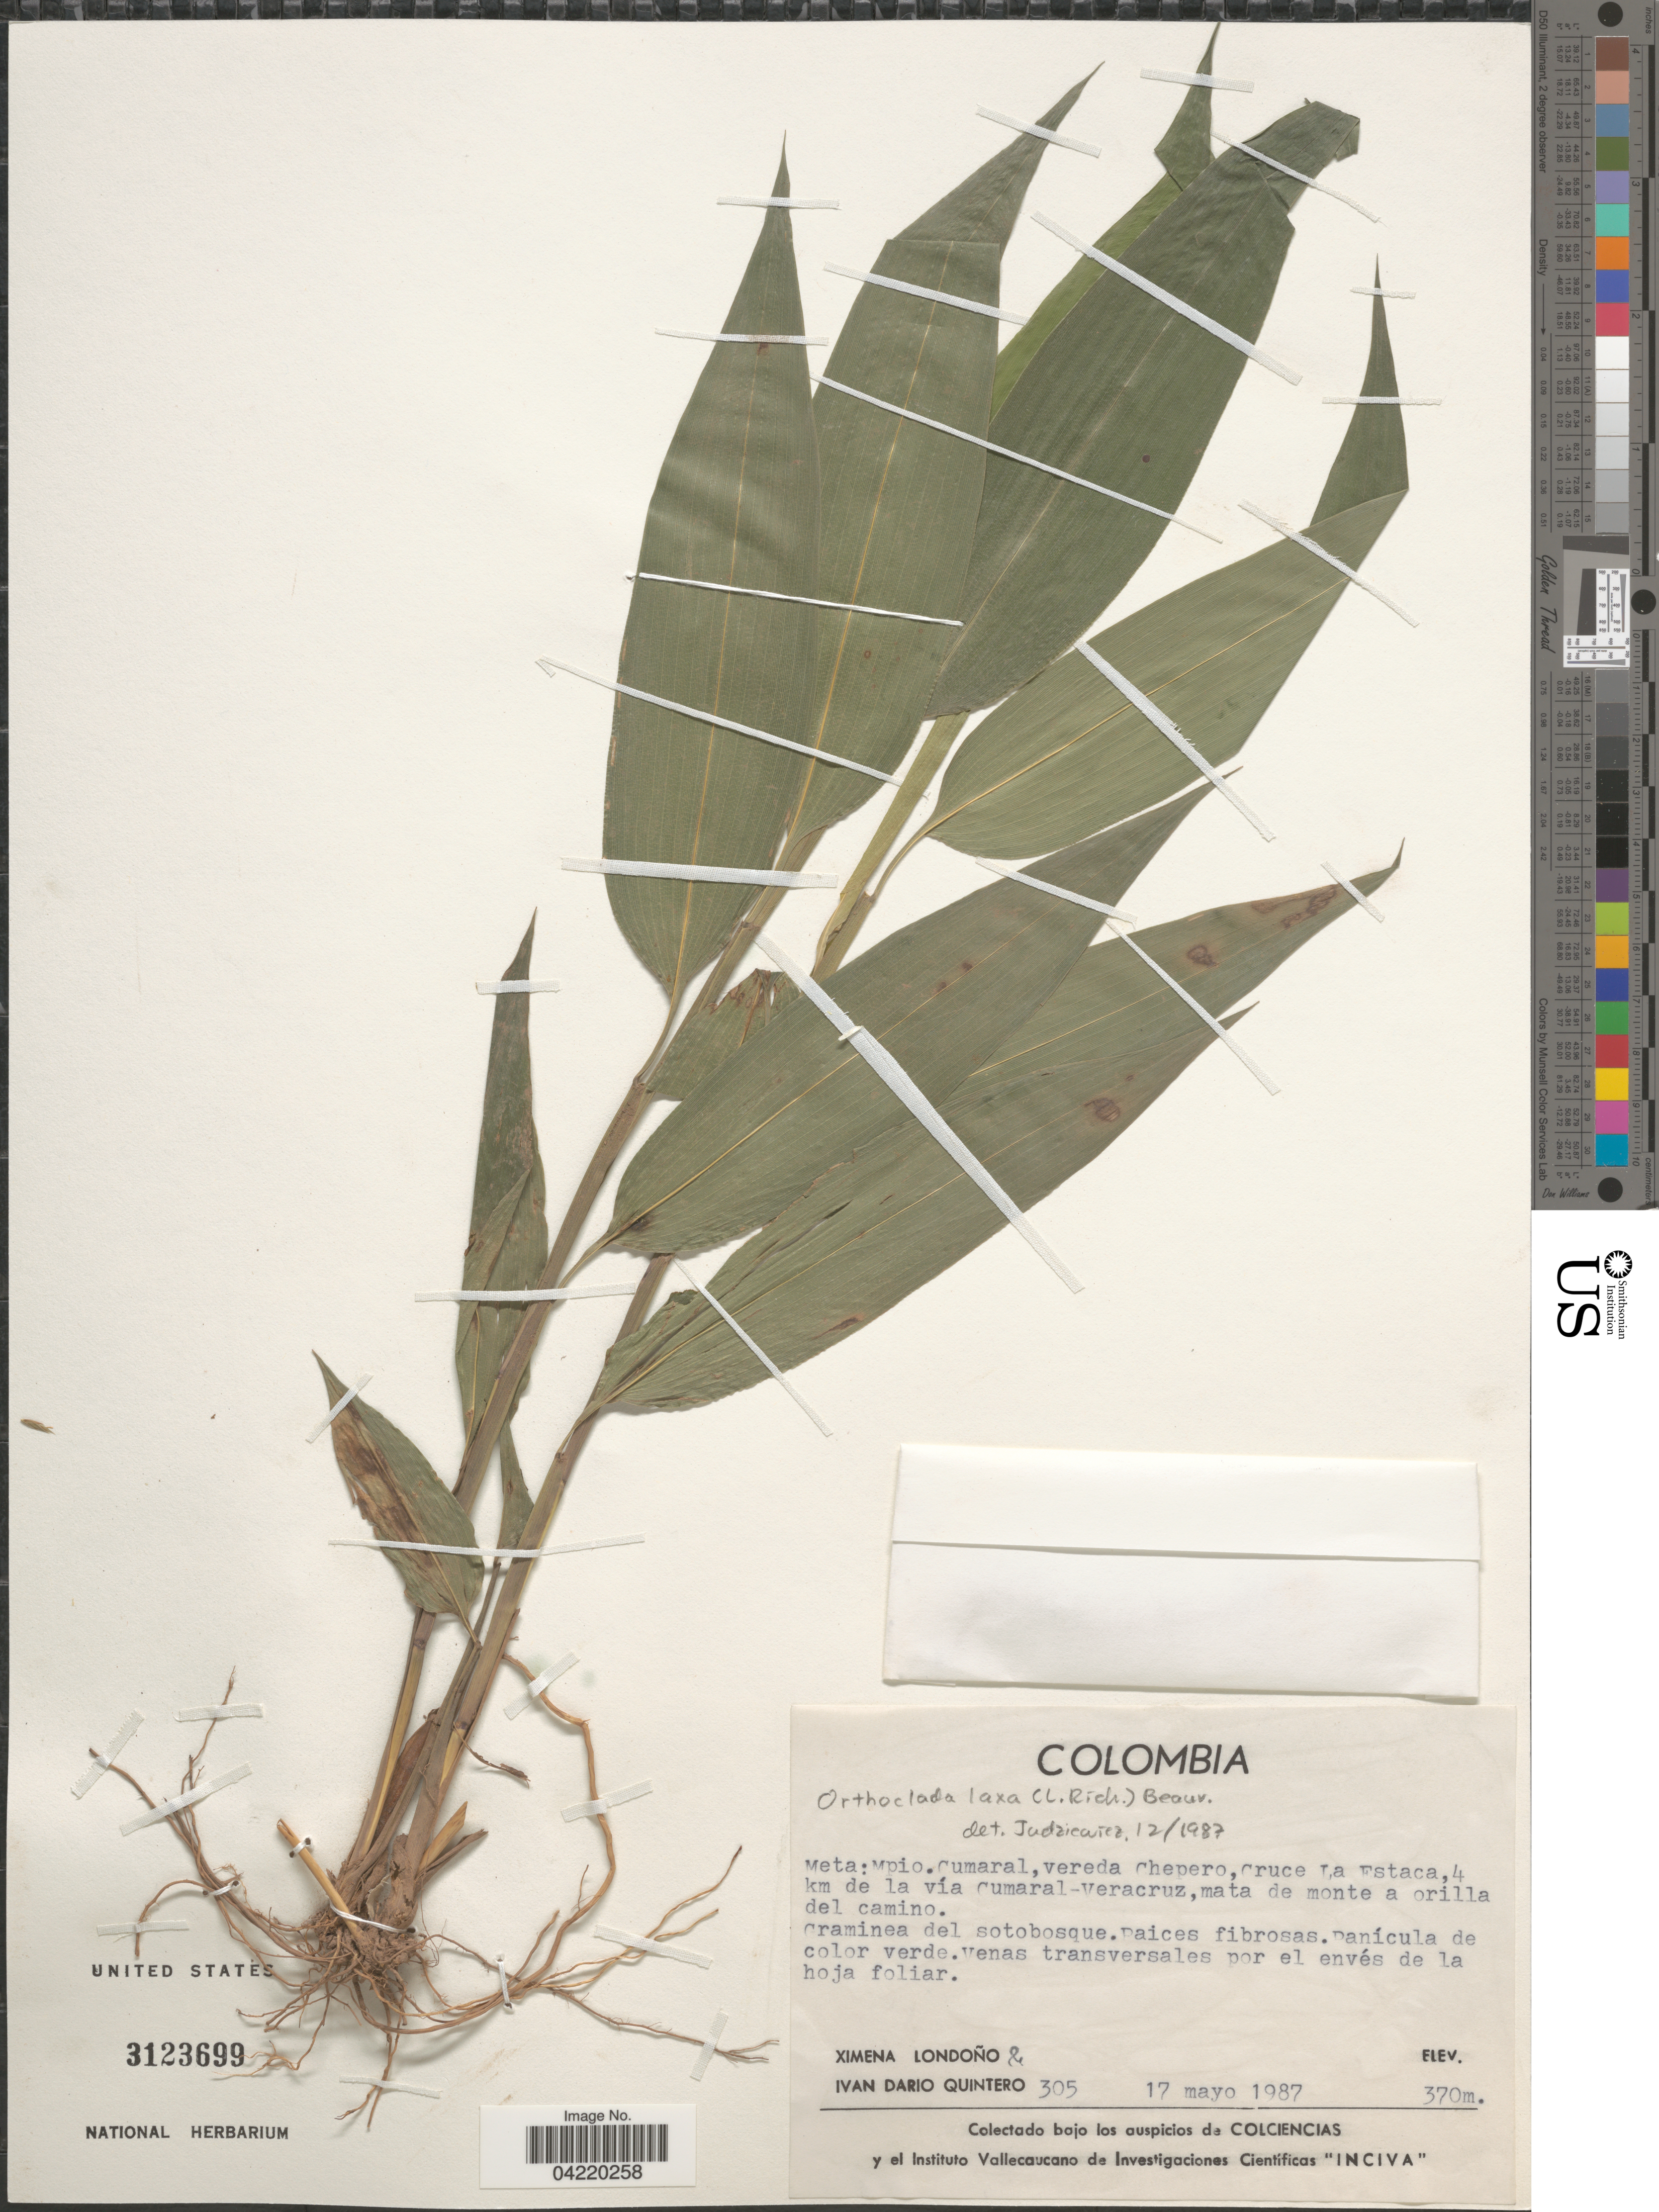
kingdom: Plantae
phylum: Tracheophyta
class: Liliopsida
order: Poales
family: Poaceae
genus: Orthoclada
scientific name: Orthoclada laxa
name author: P. Beauv.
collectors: X. Londoño & I. Quintero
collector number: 305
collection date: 1987-05-17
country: Colombia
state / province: Meta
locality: Mpio. Cumaral, vereda Chepero, Cruce La Estaca, 4 km de la vía Cumaral-Veracruz, mata de monte a orilla del camino.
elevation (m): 370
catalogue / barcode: US 3123699